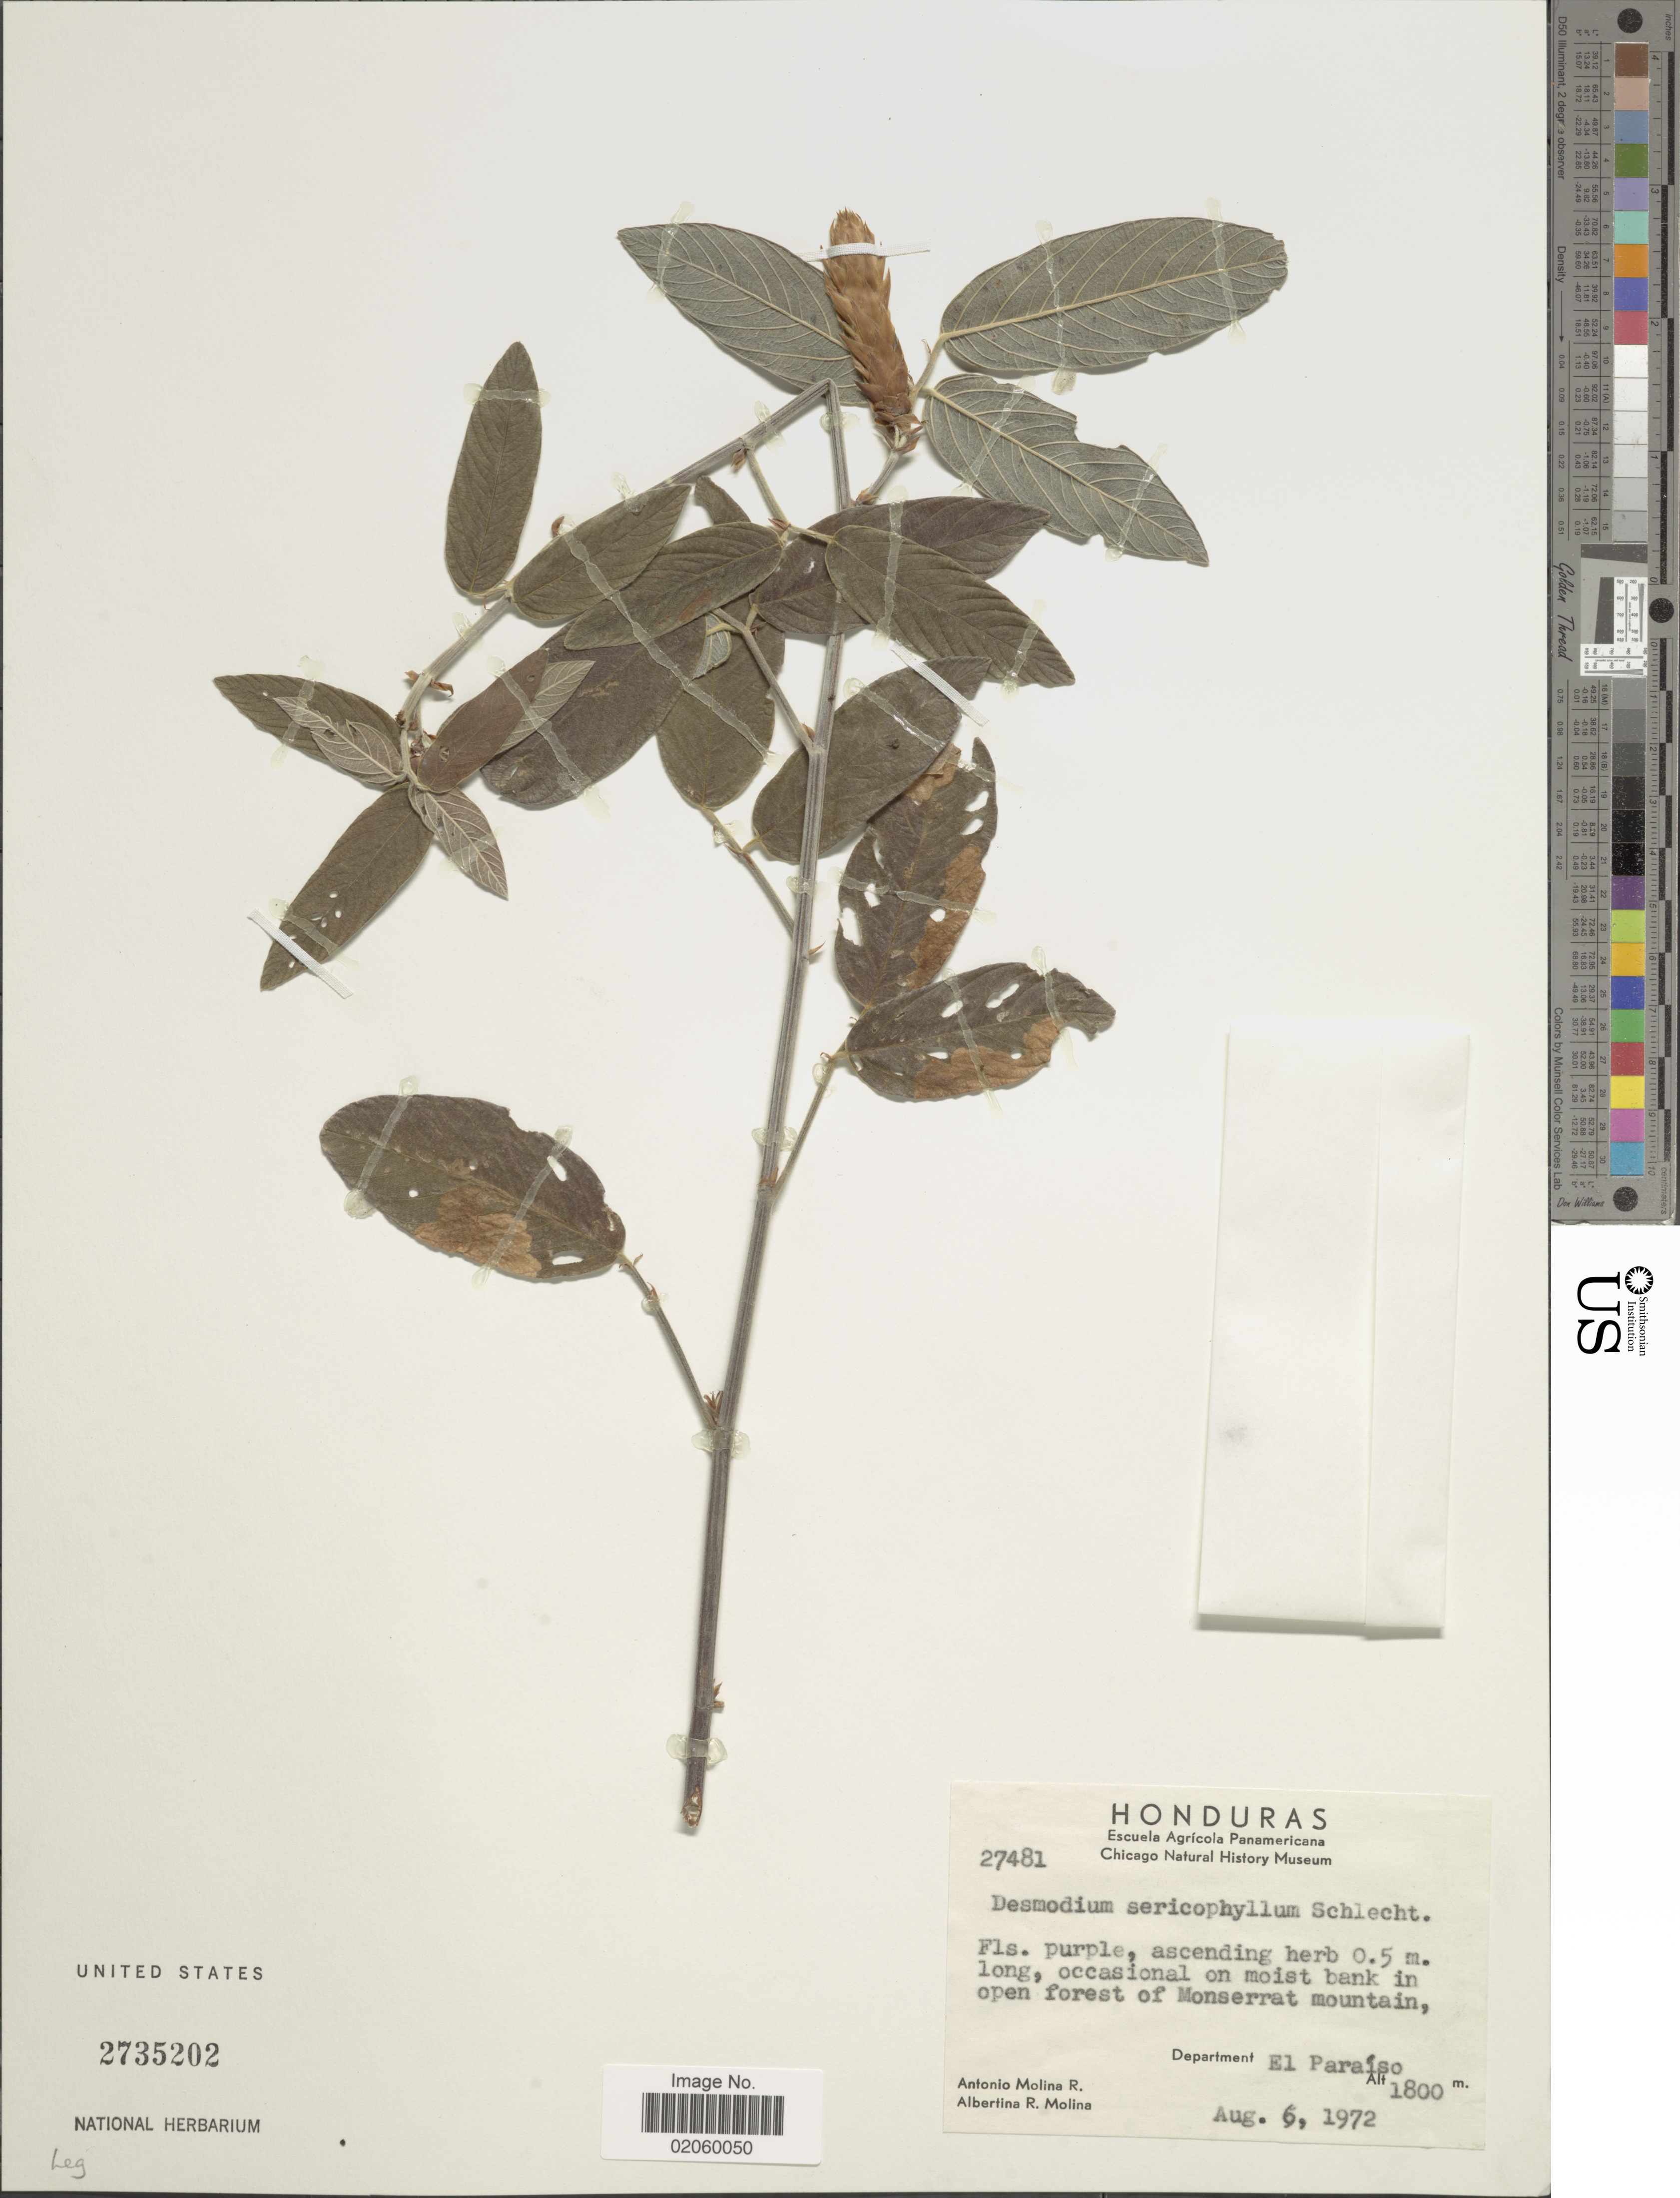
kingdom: Plantae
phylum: Tracheophyta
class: Magnoliopsida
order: Fabales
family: Fabaceae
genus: Desmodium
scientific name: Desmodium sericophyllum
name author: Schltdl.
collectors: A. Molina R. & A. R. Molina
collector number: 27481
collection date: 1972-08-06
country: Honduras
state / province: El Paraíso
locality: Open forest of Monserrat mountain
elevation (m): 1800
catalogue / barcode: US 2735202